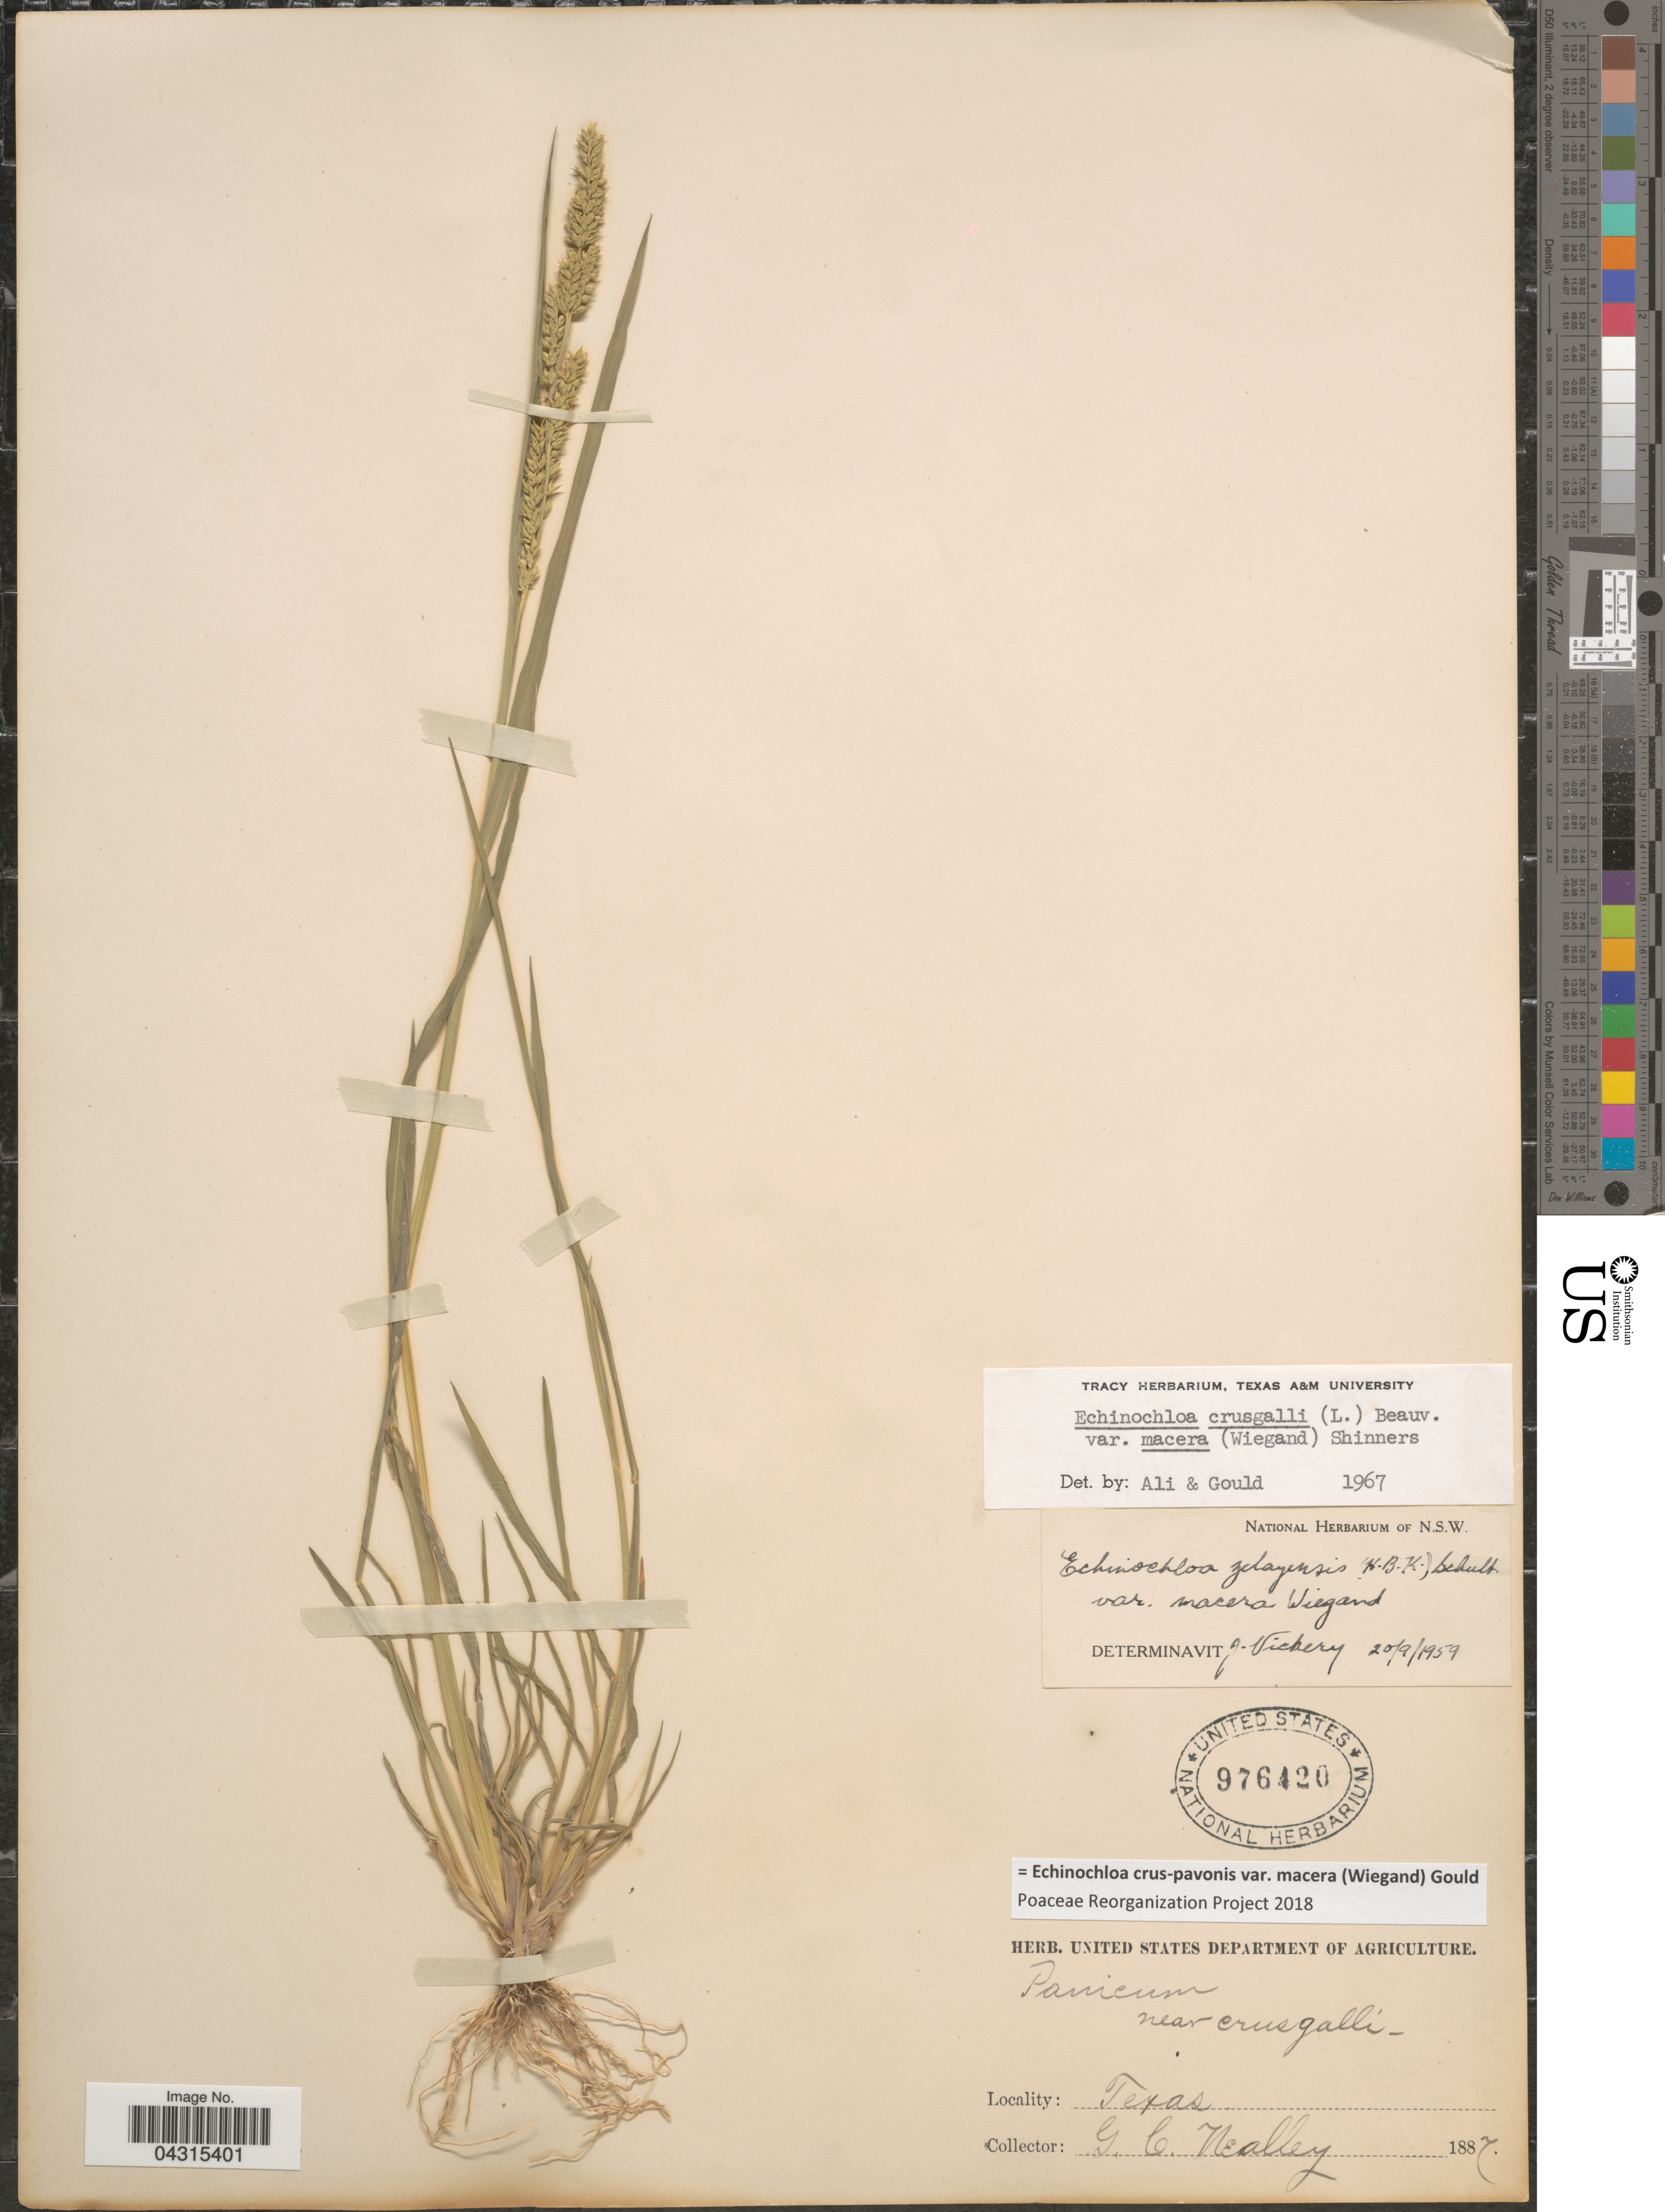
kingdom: Plantae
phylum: Tracheophyta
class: Liliopsida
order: Poales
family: Poaceae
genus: Echinochloa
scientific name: Echinochloa crus-pavonis var. macera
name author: (Wiegand) Gould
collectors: G. C. Nealley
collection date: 1887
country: United States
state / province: Texas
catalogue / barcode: US 976420